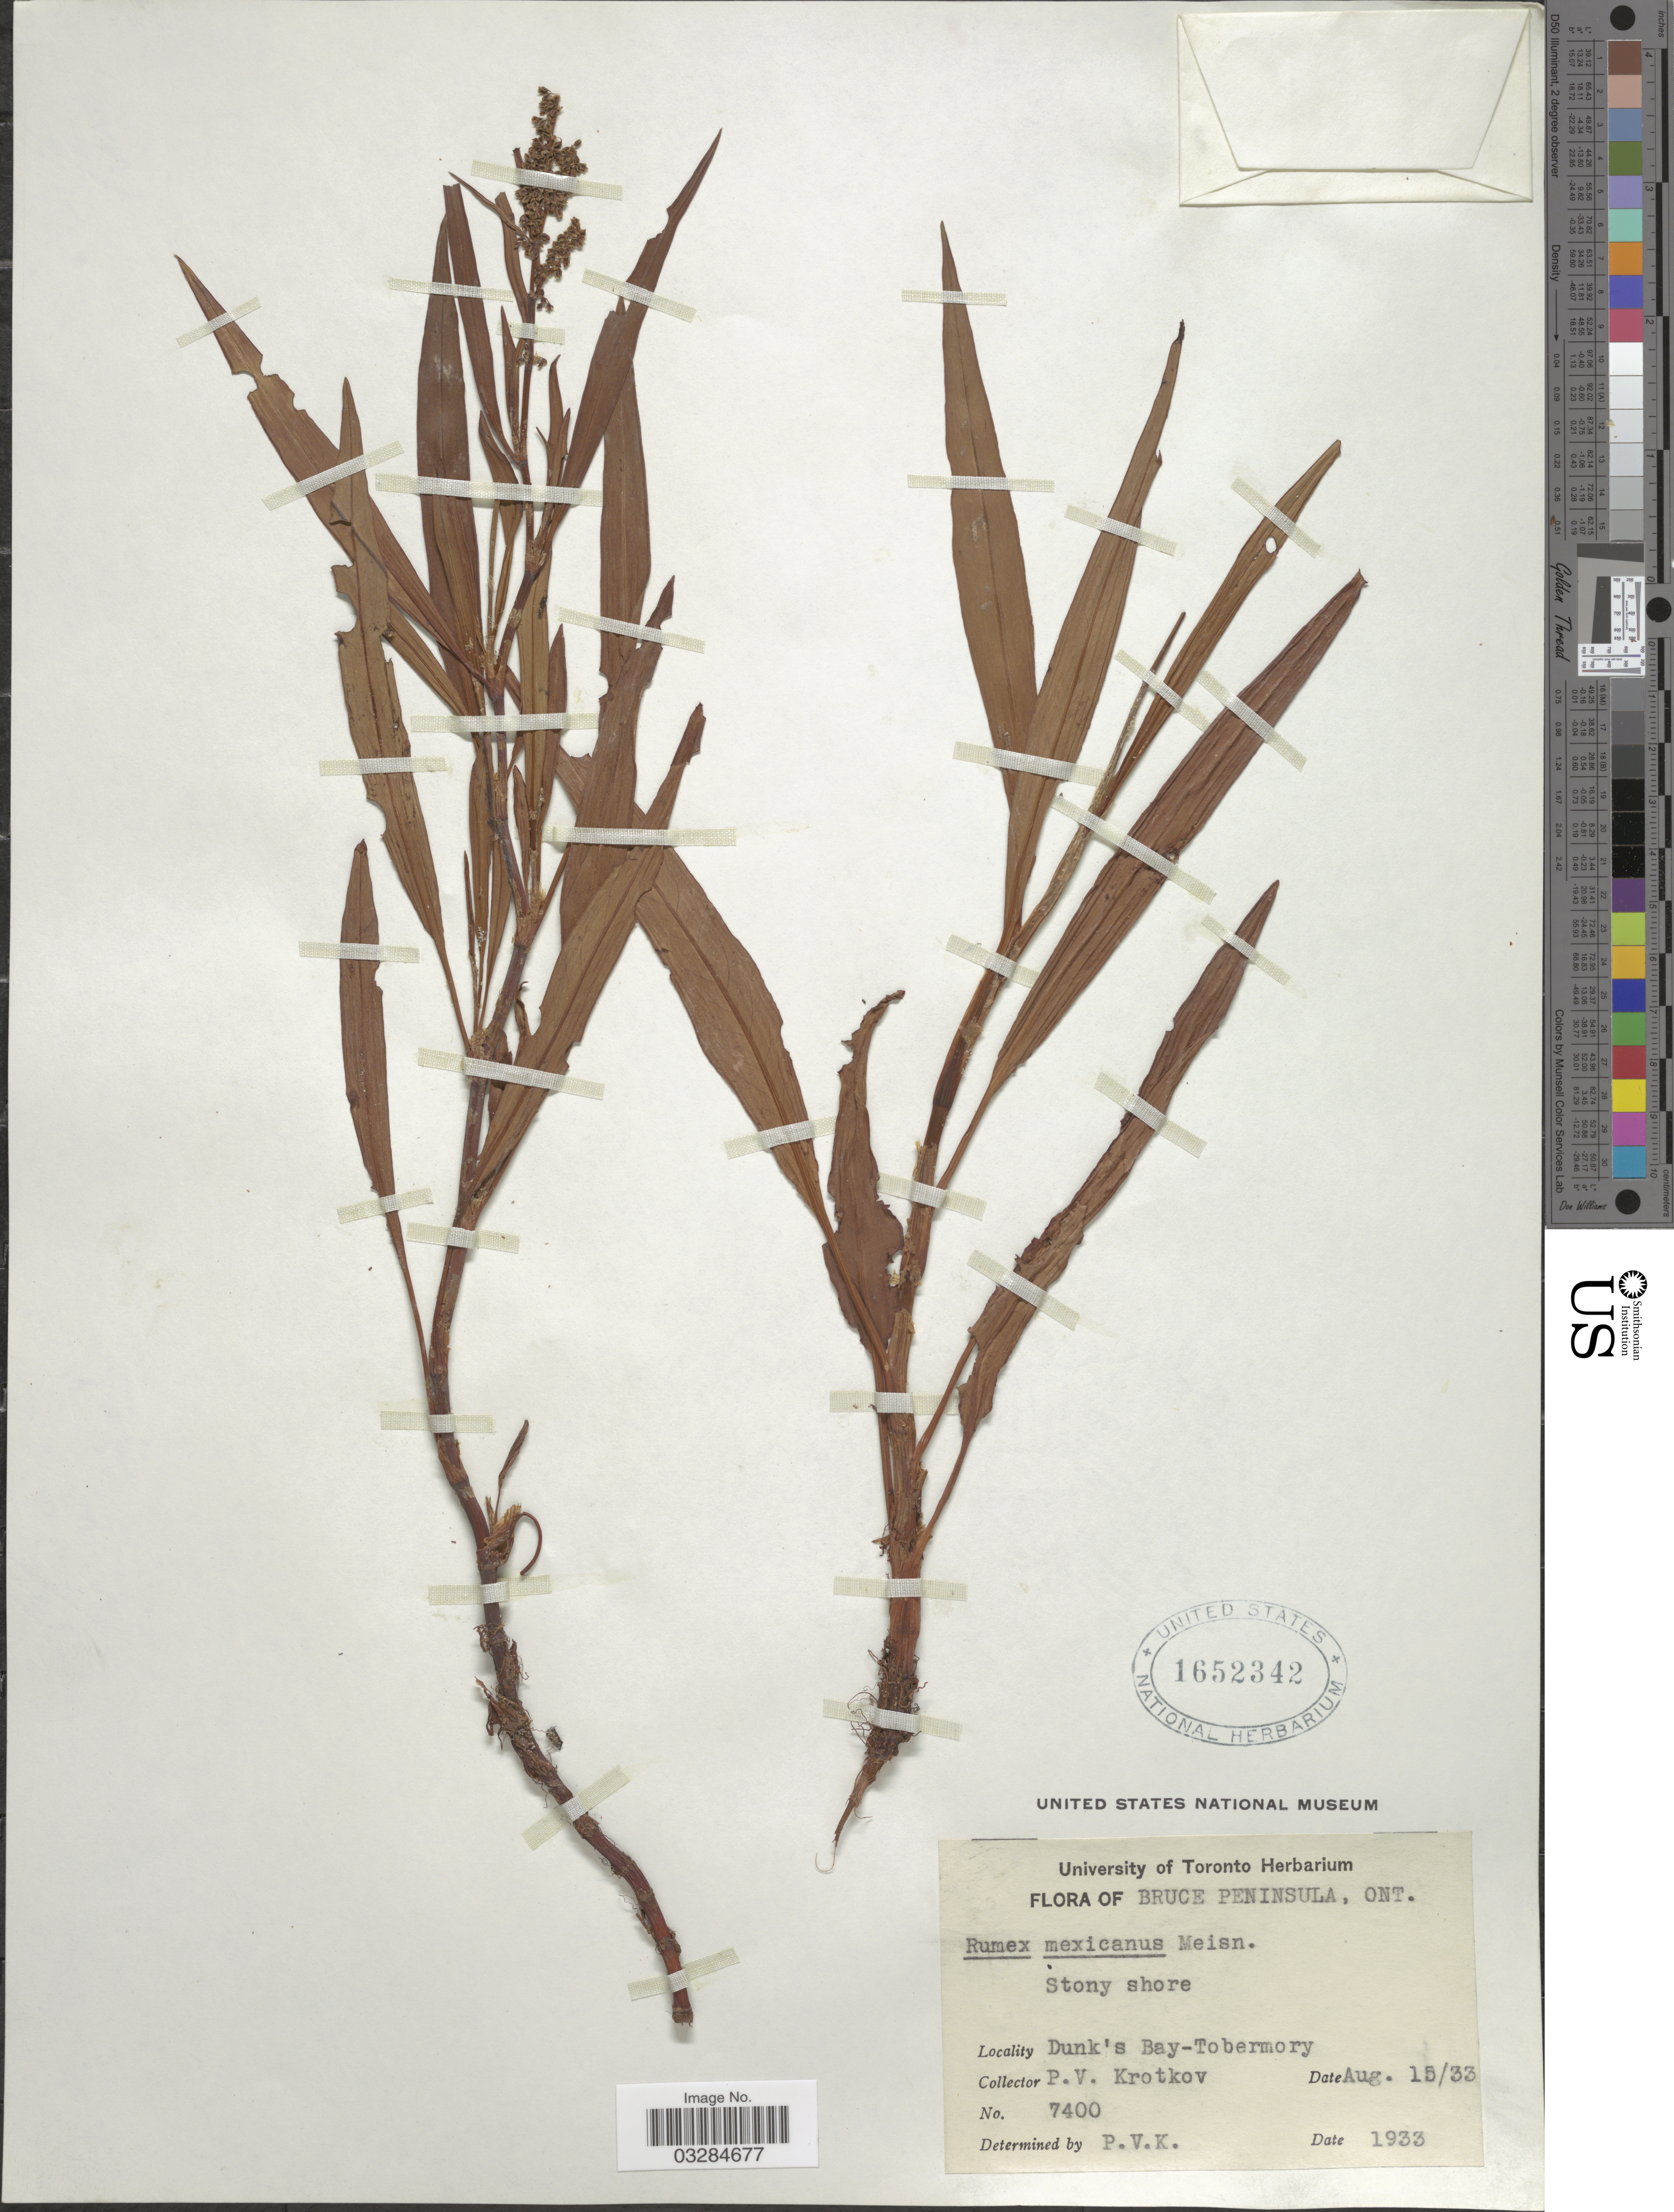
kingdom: Plantae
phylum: Tracheophyta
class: Magnoliopsida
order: Caryophyllales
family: Polygonaceae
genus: Rumex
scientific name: Rumex triangulivalvis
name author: (Danser) Rech. f.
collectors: P. V. Krotkov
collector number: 7400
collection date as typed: Transcribed d/m/y: 15/8/33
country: Canada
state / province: Ontario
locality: Bruce Peninsula, Ont. Dunk's Bay-Tobermory.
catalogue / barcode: US 1652342